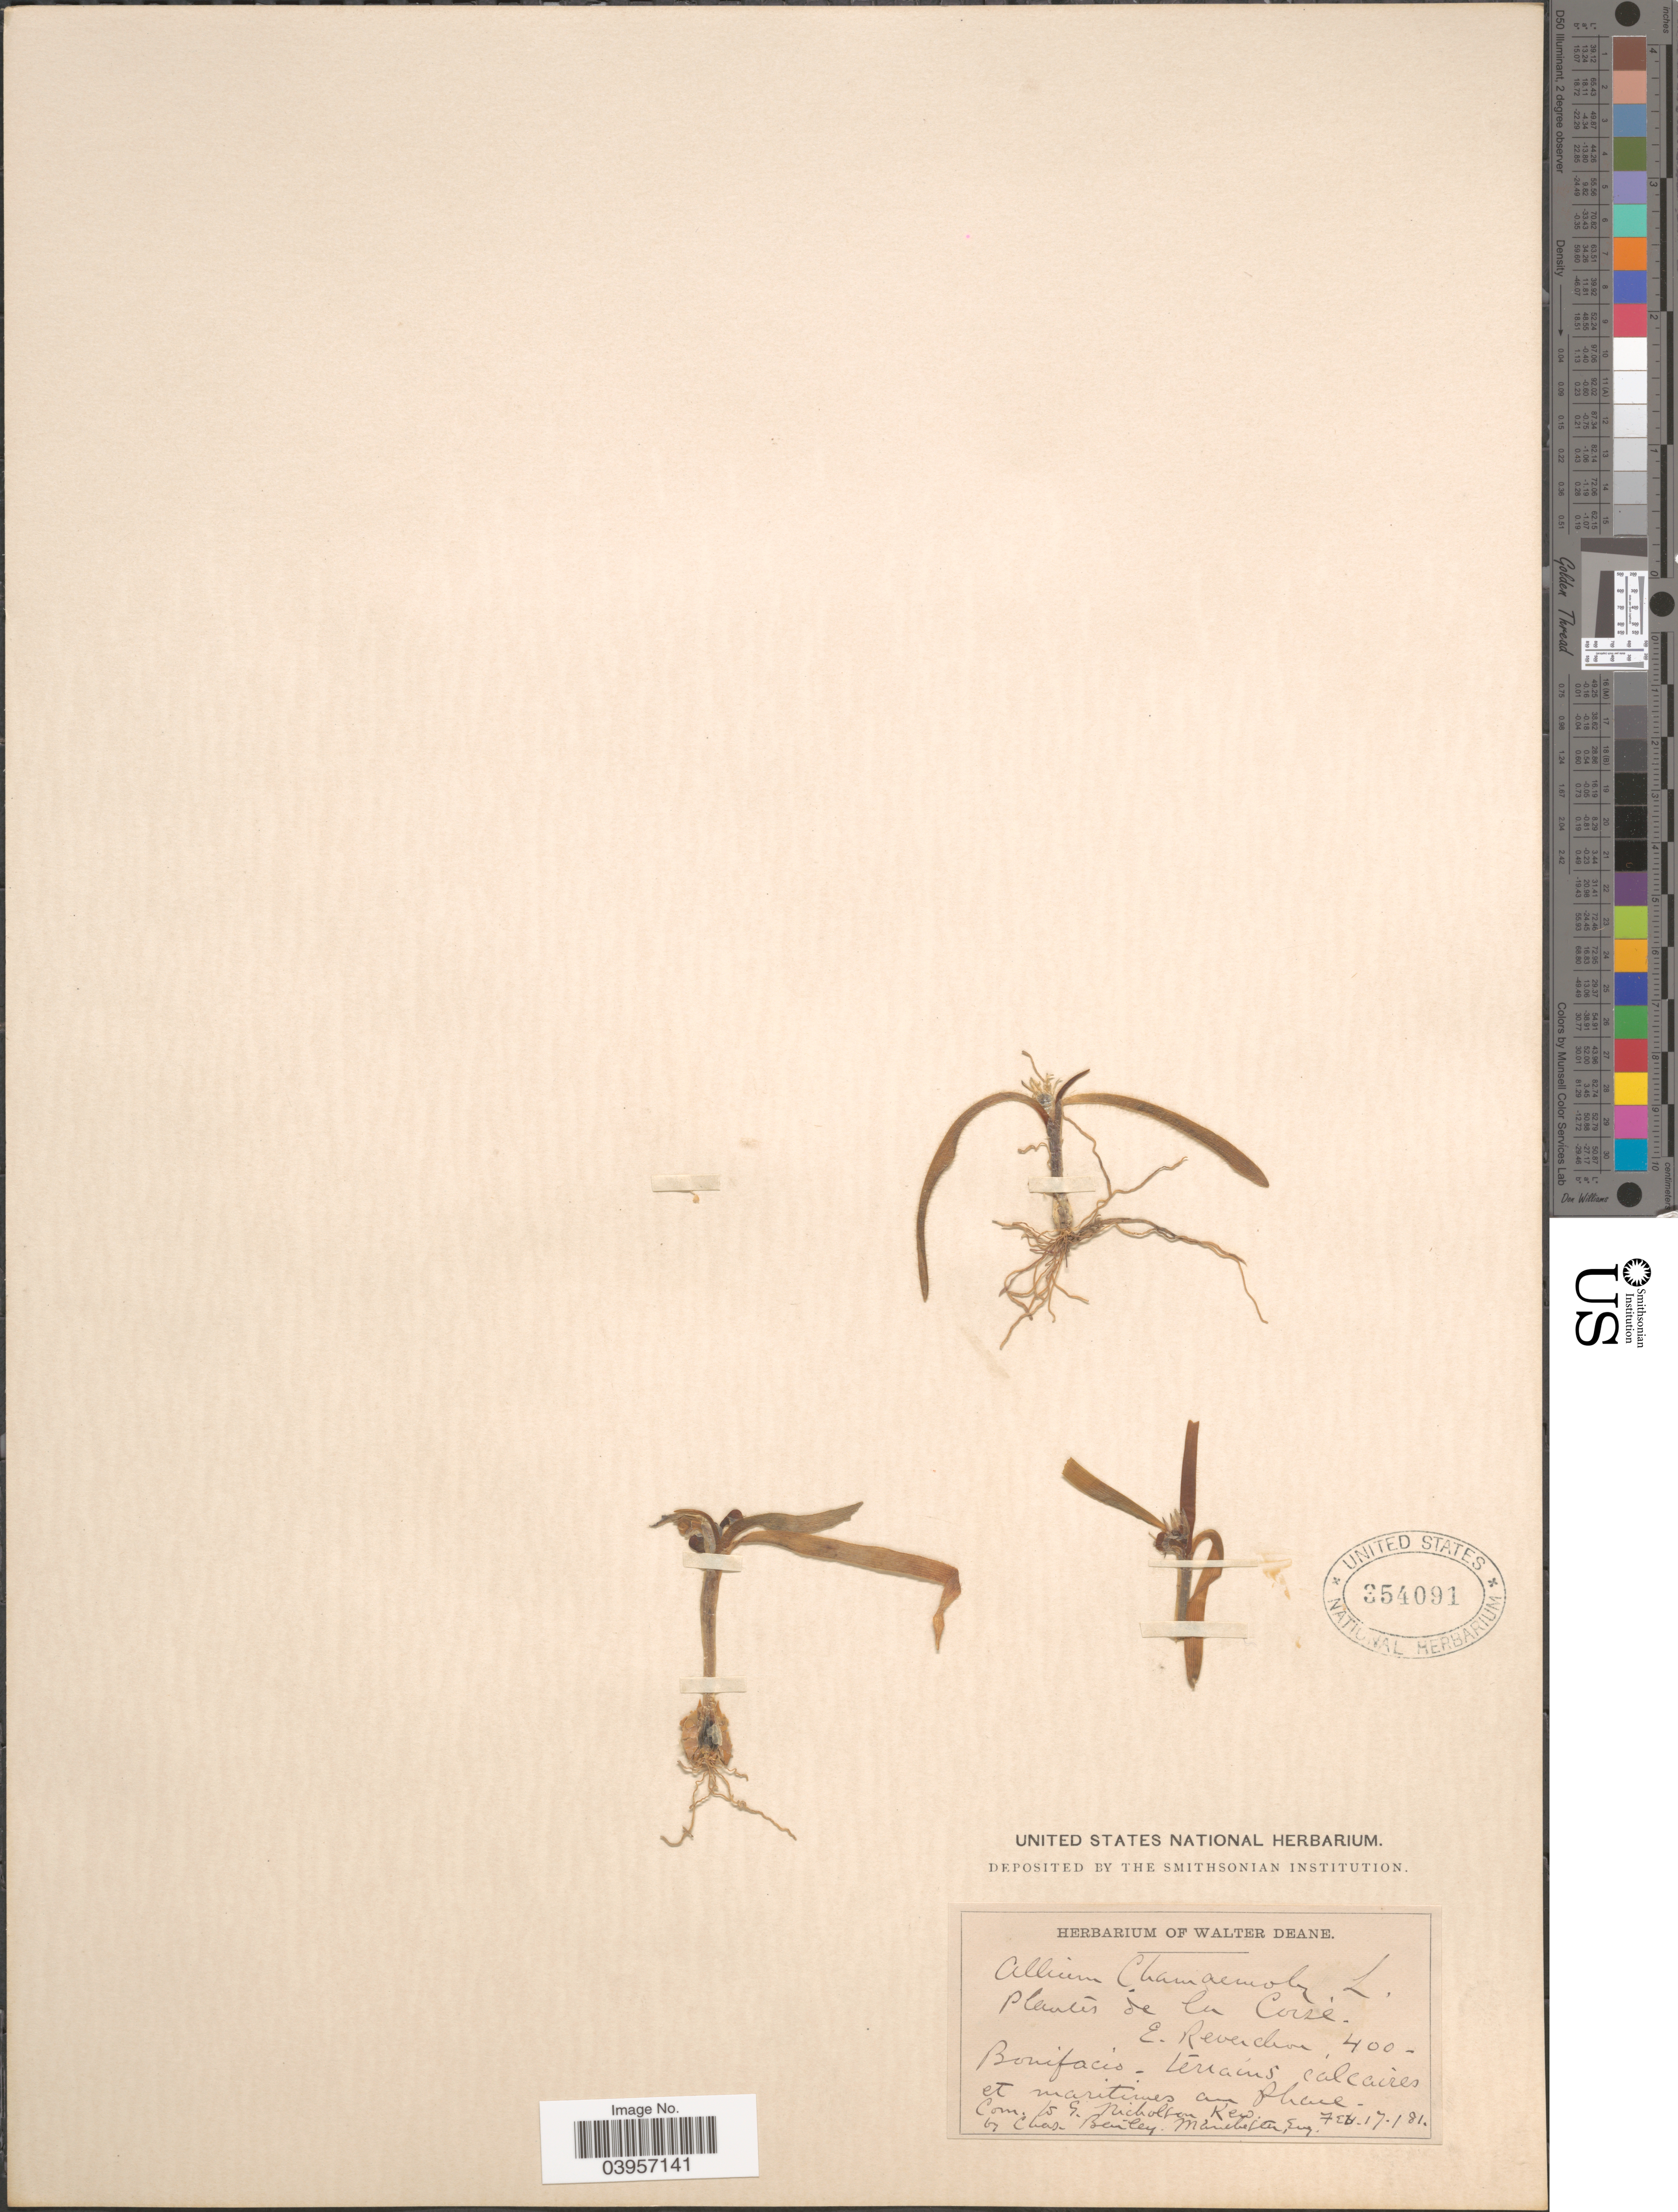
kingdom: Plantae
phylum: Tracheophyta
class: Liliopsida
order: Asparagales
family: Amaryllidaceae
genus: Allium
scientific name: Allium chamaemoly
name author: L.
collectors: E. Reverchon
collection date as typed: Transcribed d/m/y: 17/2/81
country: France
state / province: Corsica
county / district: Corse-du-Sud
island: Corse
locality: Corsé. Bonifacis terracus calcaires et maritimes am Rhone.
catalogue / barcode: US 354091